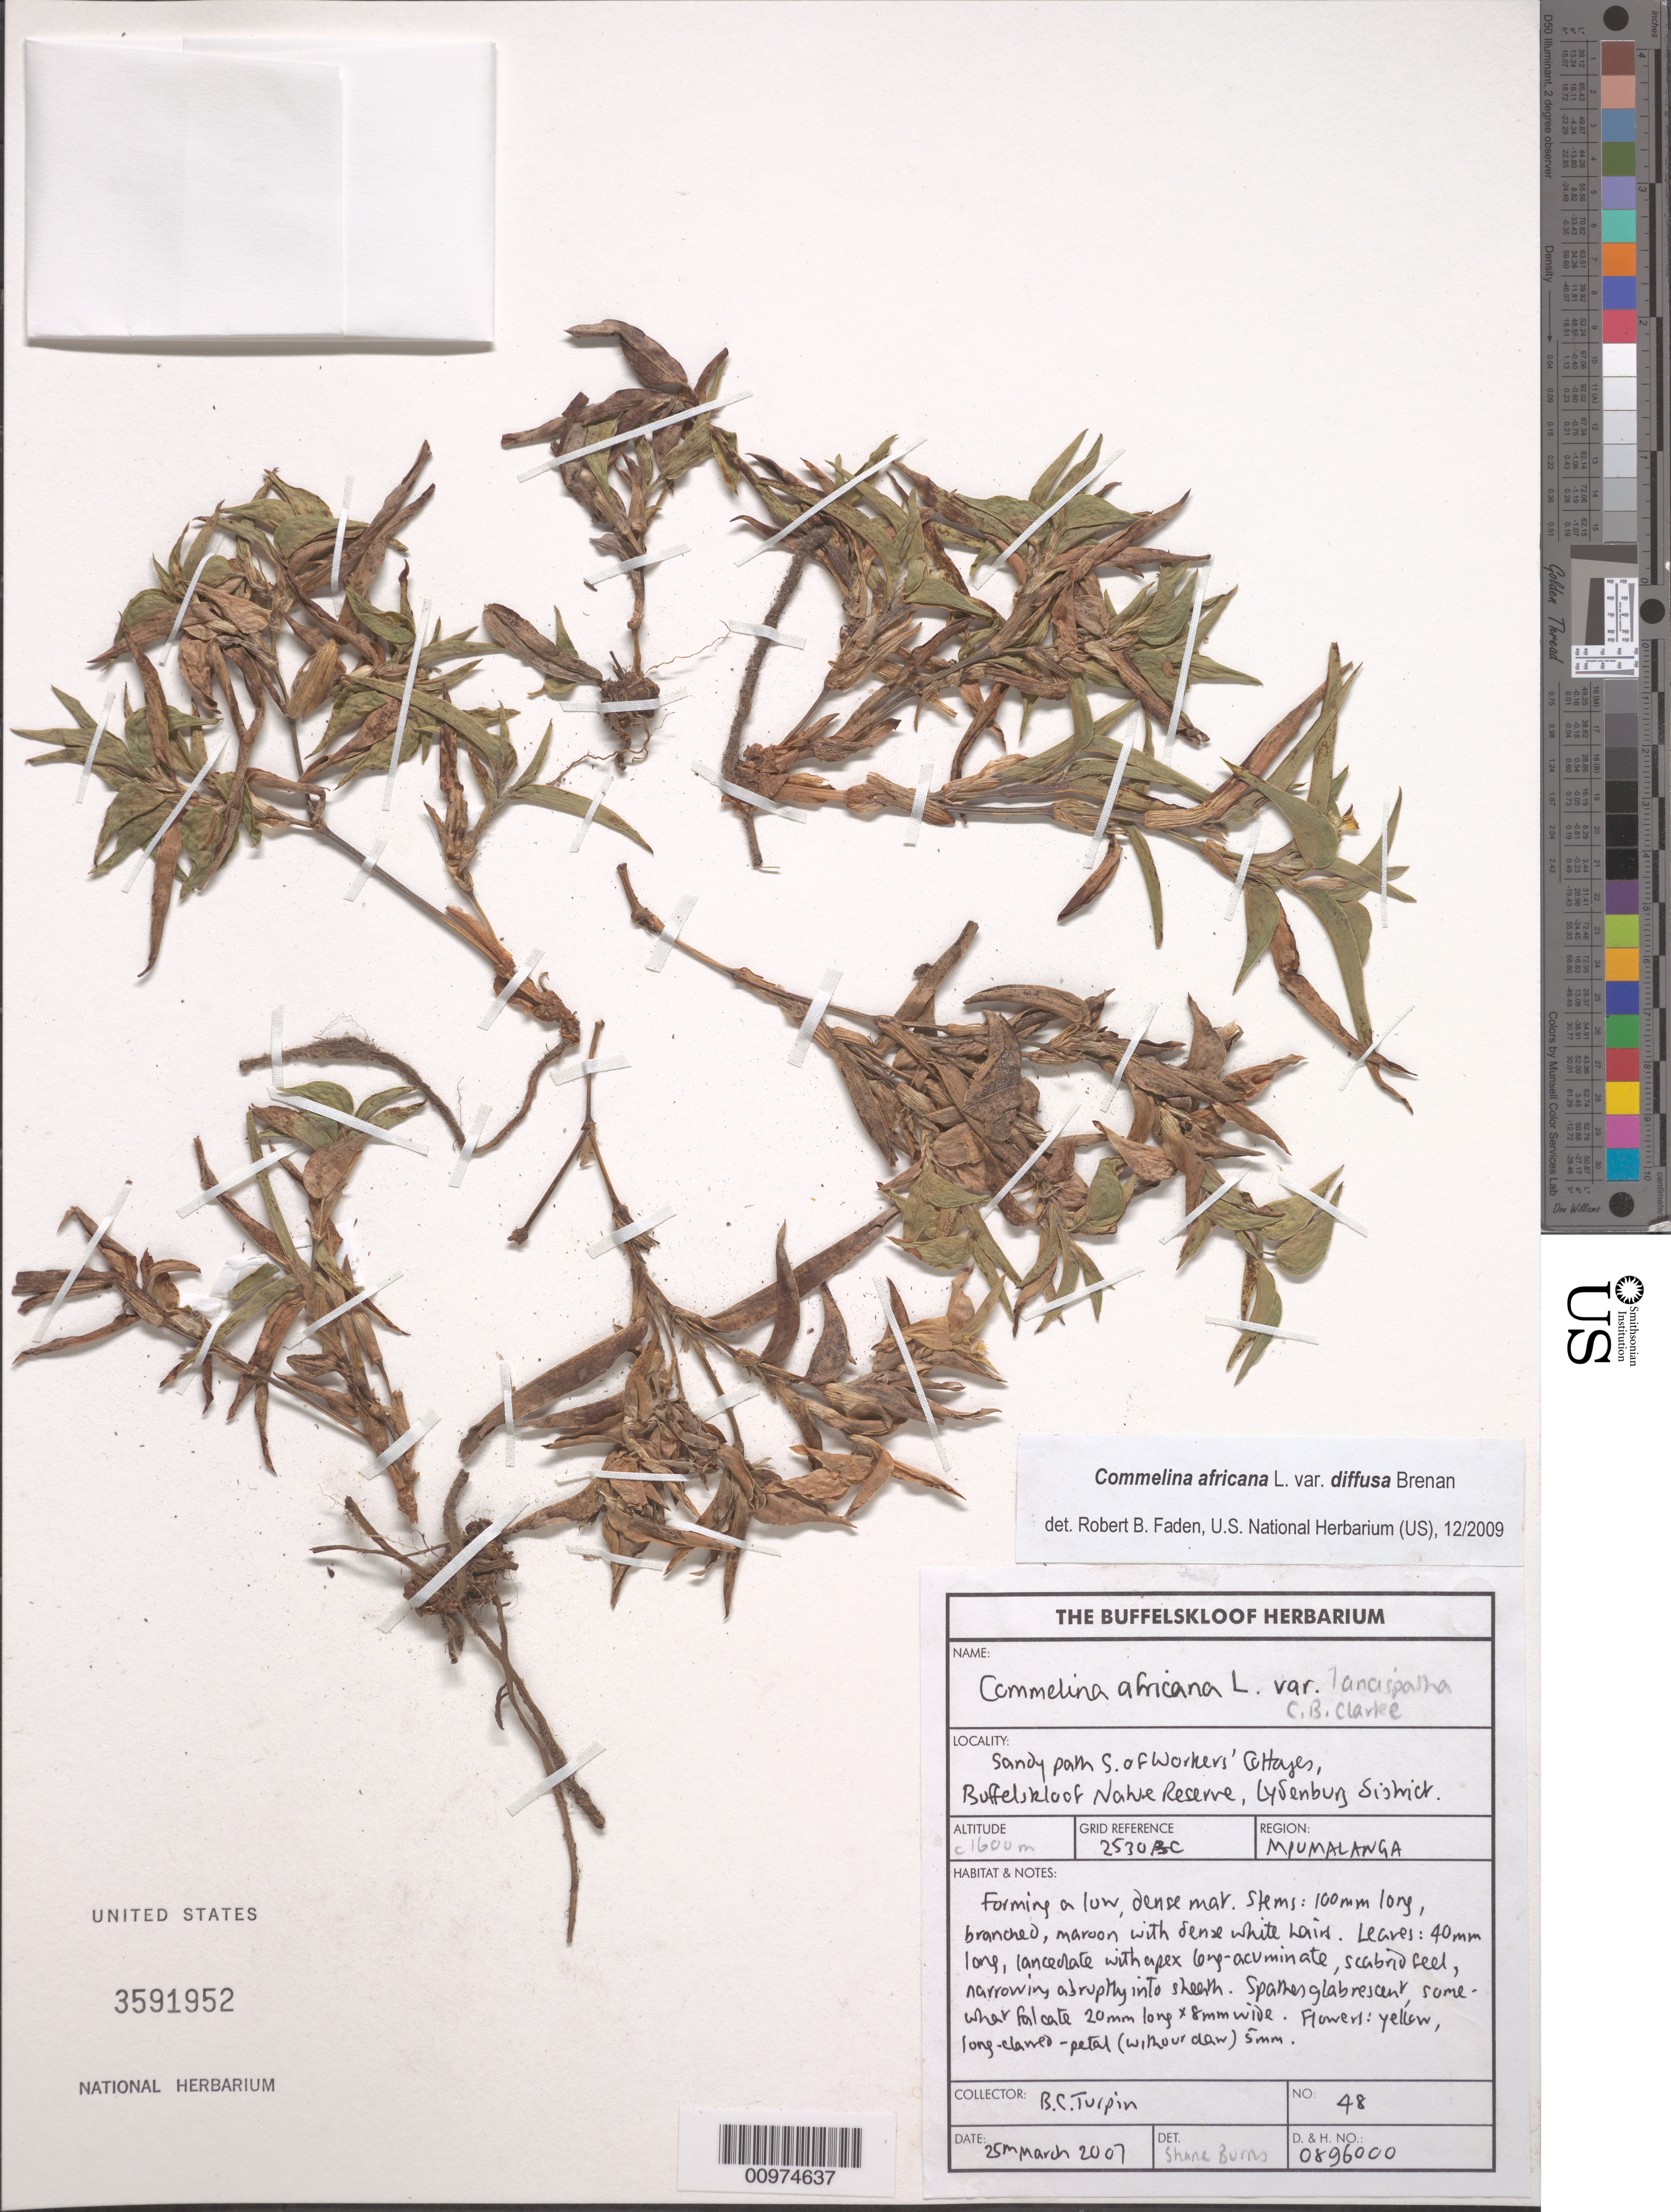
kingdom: Plantae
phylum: Tracheophyta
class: Liliopsida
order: Commelinales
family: Commelinaceae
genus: Commelina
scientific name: Commelina africana var. diffusa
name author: Brenan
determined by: Faden, Robert B., (US), Smithsonian Institution - National Museum of Natural History (UNITED STATES)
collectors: B. C. Turpin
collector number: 48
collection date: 2007-03-25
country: South Africa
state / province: Mpumalanga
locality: Transvaal. Sandy path S. of workers' cottages, Buffelskloof Nature Reserve. Lydenburg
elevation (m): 1600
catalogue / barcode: US 3591952